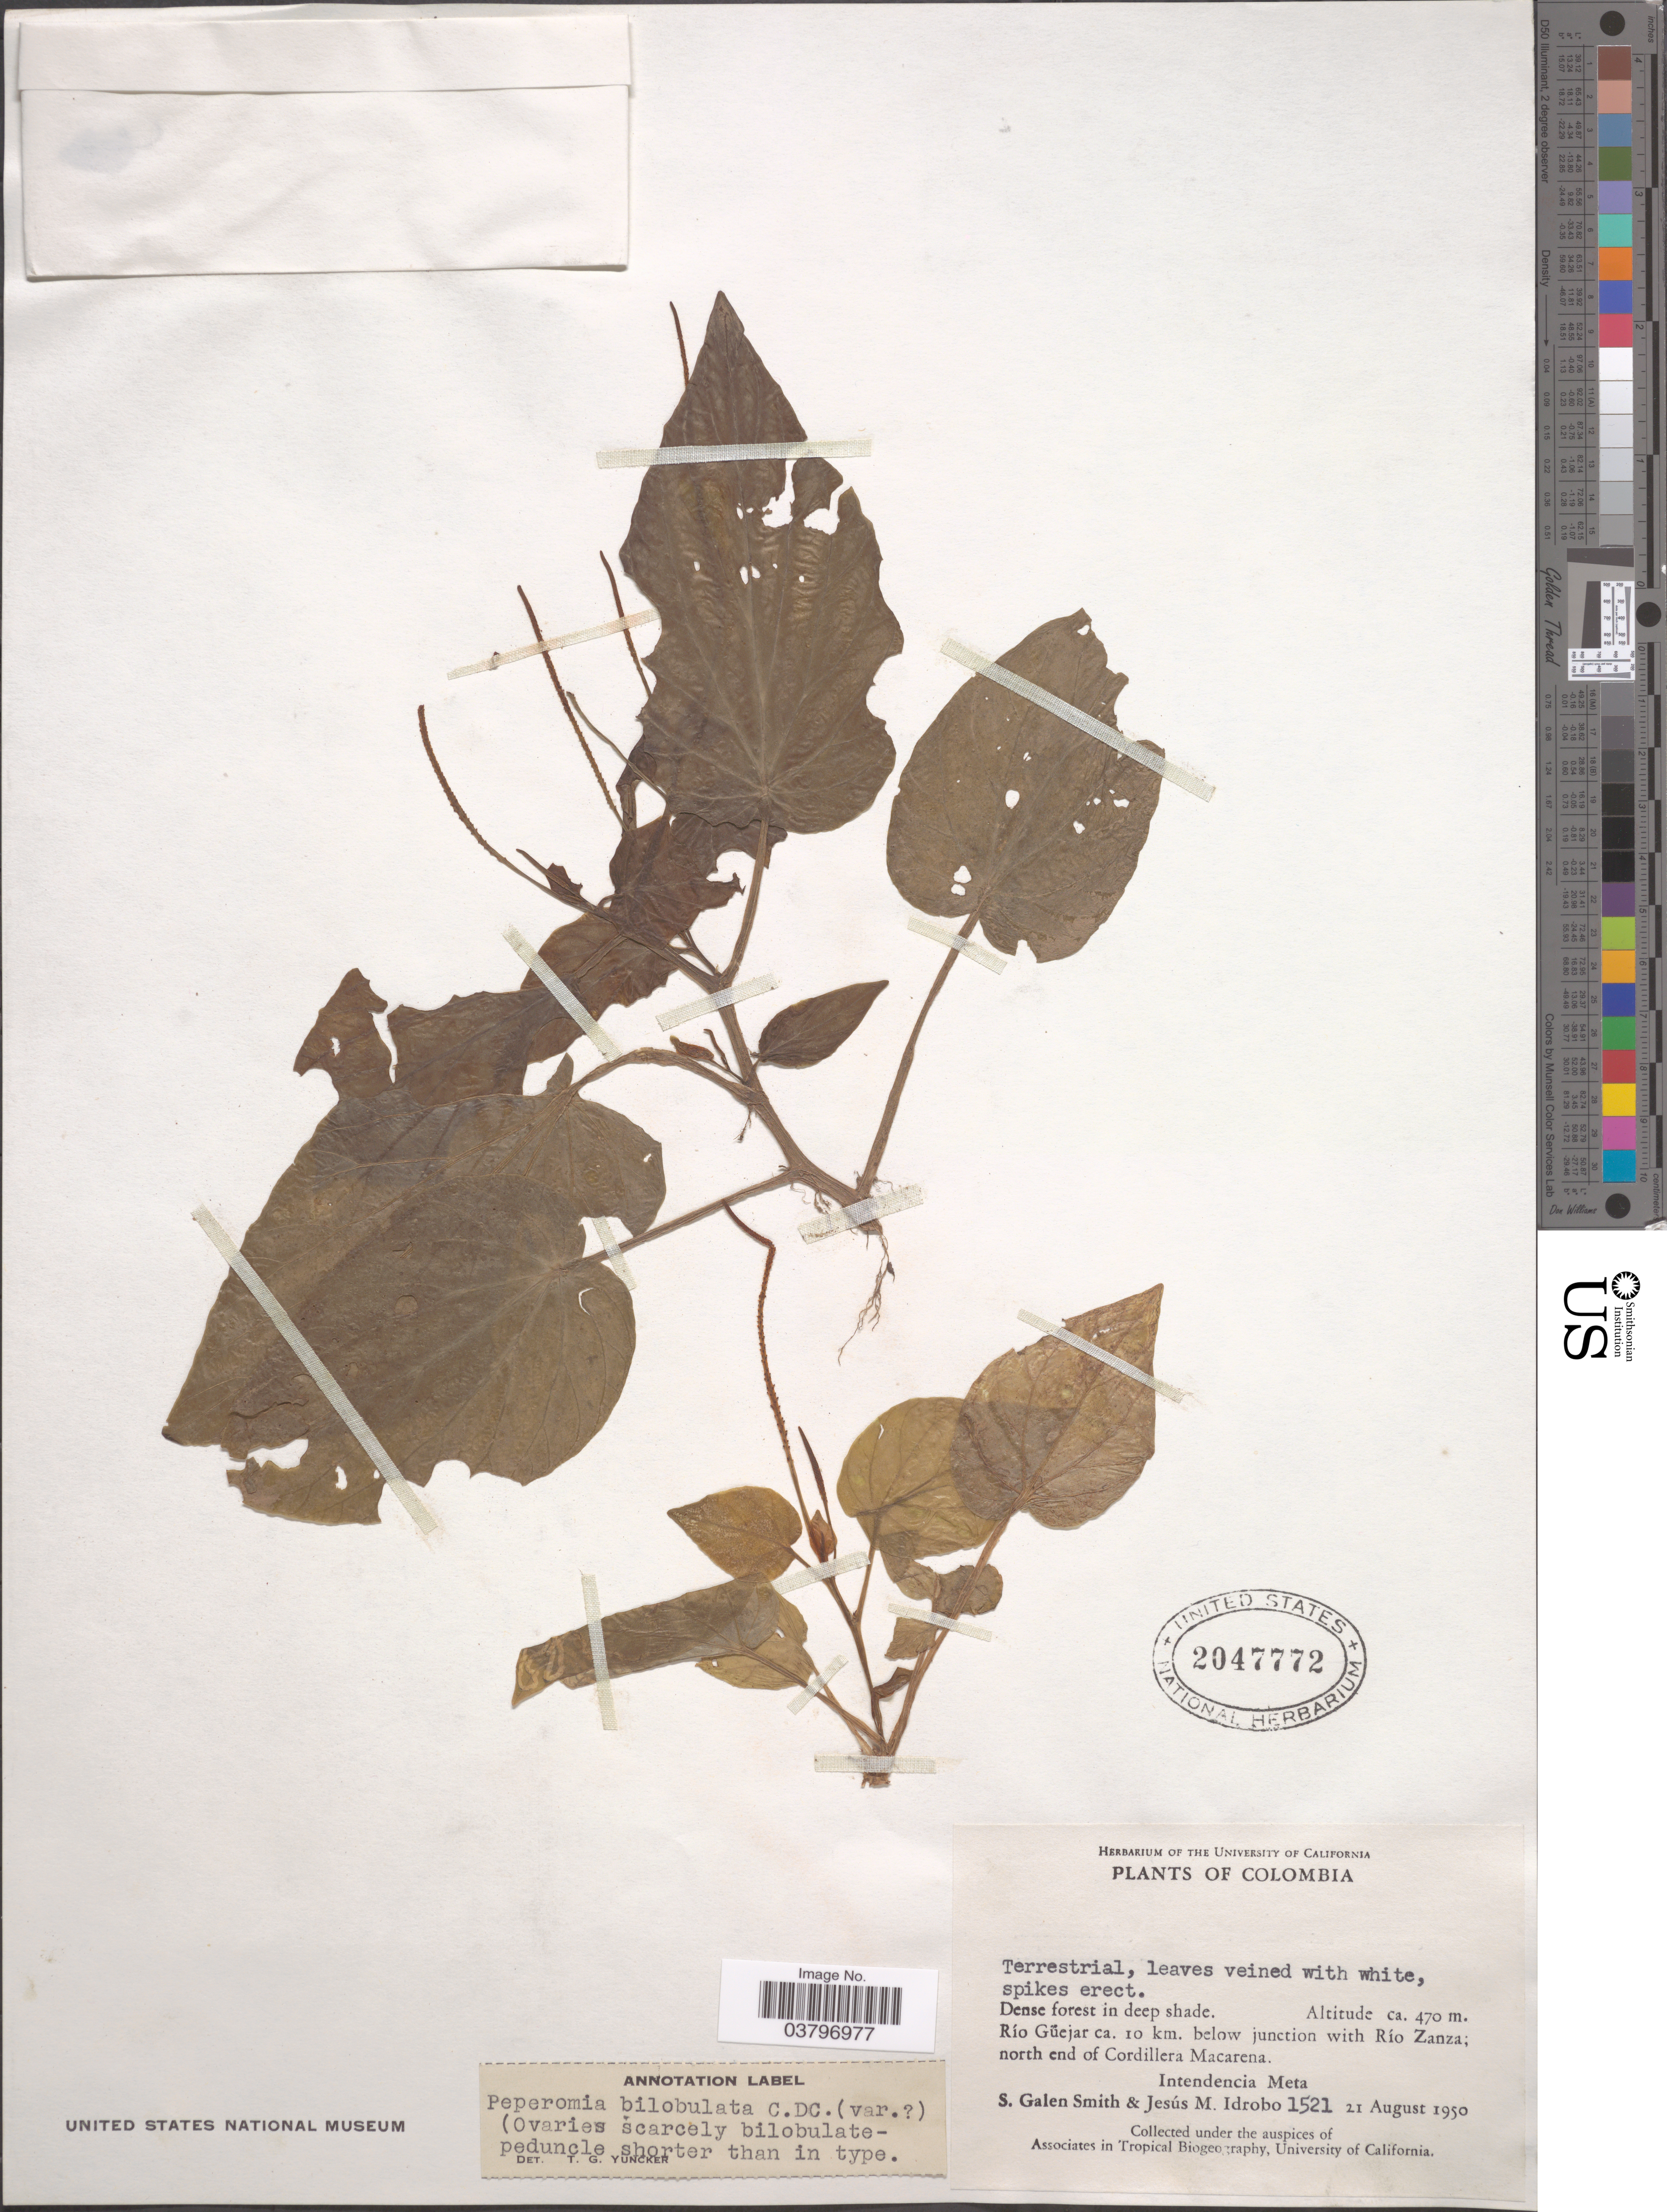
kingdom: Plantae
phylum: Tracheophyta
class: Magnoliopsida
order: Piperales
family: Piperaceae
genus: Peperomia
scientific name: Peperomia philipsonii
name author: Yunck.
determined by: Jiménez, José Estaban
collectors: S. G. Smith & J. M. Idrobo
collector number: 1521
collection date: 1950-08-21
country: Colombia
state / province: Meta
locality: Río Güejar ca. 10 km. below junction with Río Zanza; north end of Cordillera Macarena. Intendencia Meta.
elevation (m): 470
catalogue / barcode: US 2047772